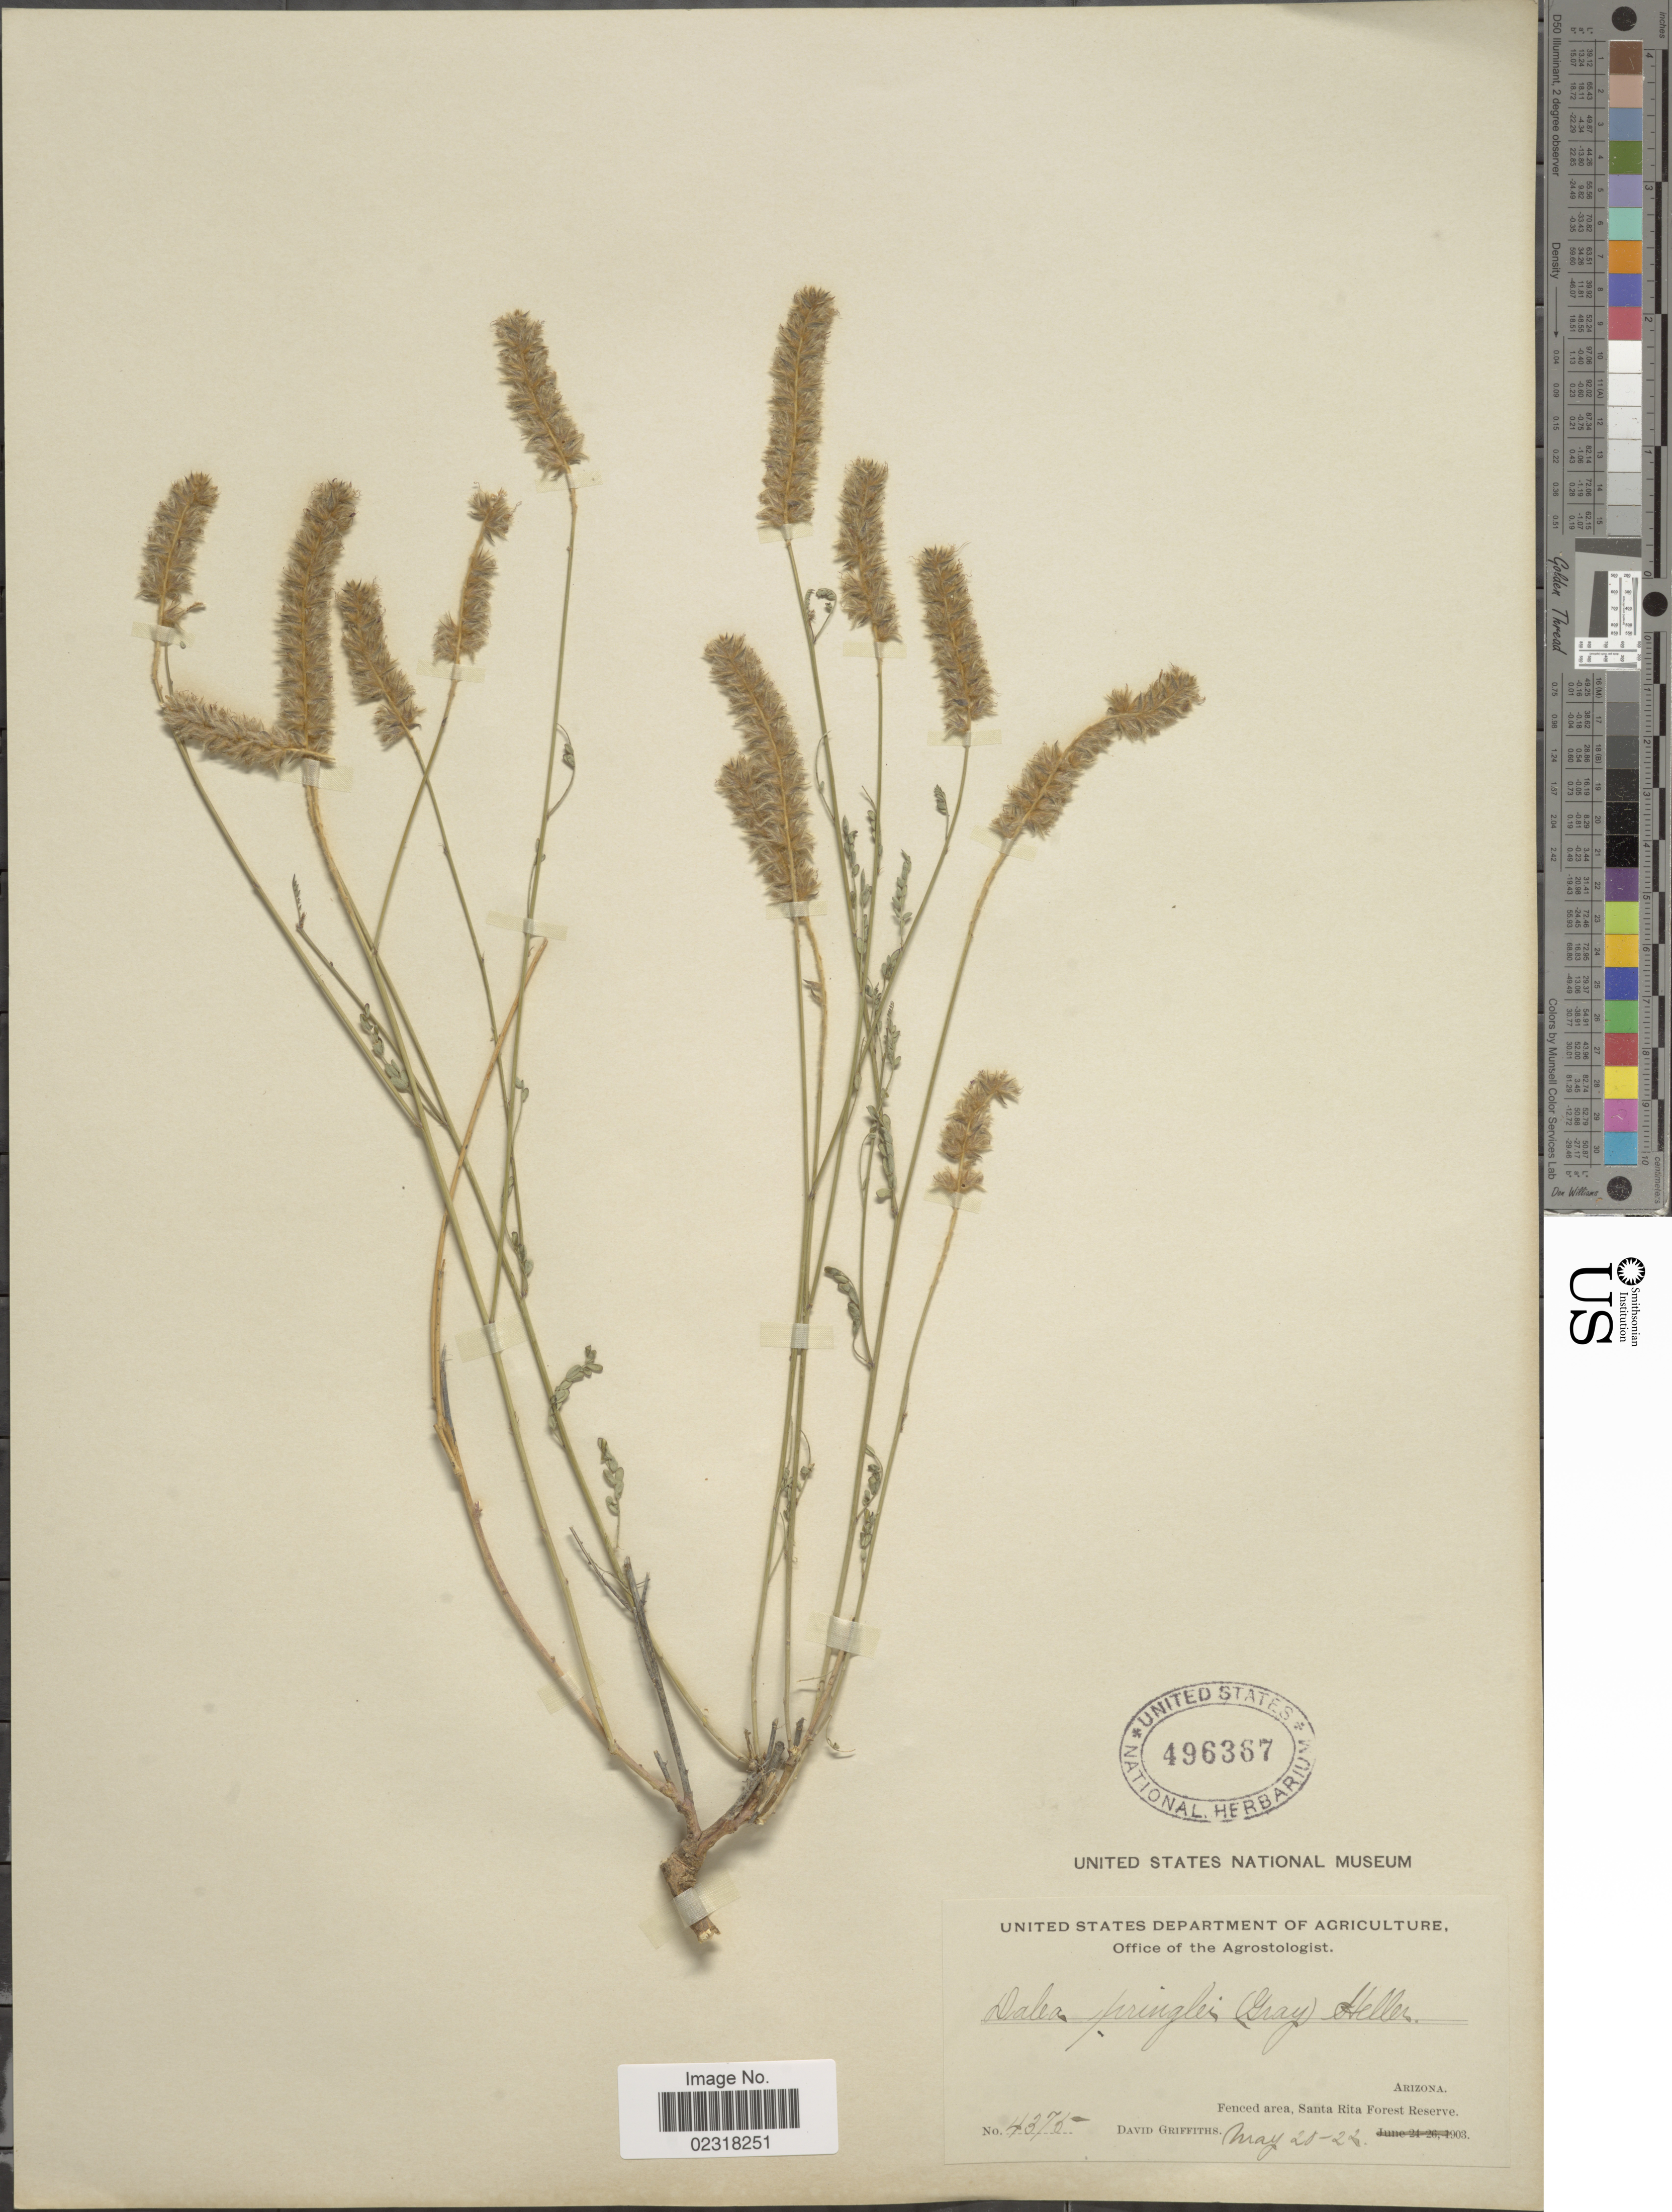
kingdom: Plantae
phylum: Tracheophyta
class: Magnoliopsida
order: Fabales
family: Fabaceae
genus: Dalea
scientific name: Dalea pringlei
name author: A. Gray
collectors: D. Griffiths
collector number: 4375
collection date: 1903-05-20/1903-05-22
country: United States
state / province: Arizona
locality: Fenced area, Santa Rita Forest Reserve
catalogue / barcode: US 496367